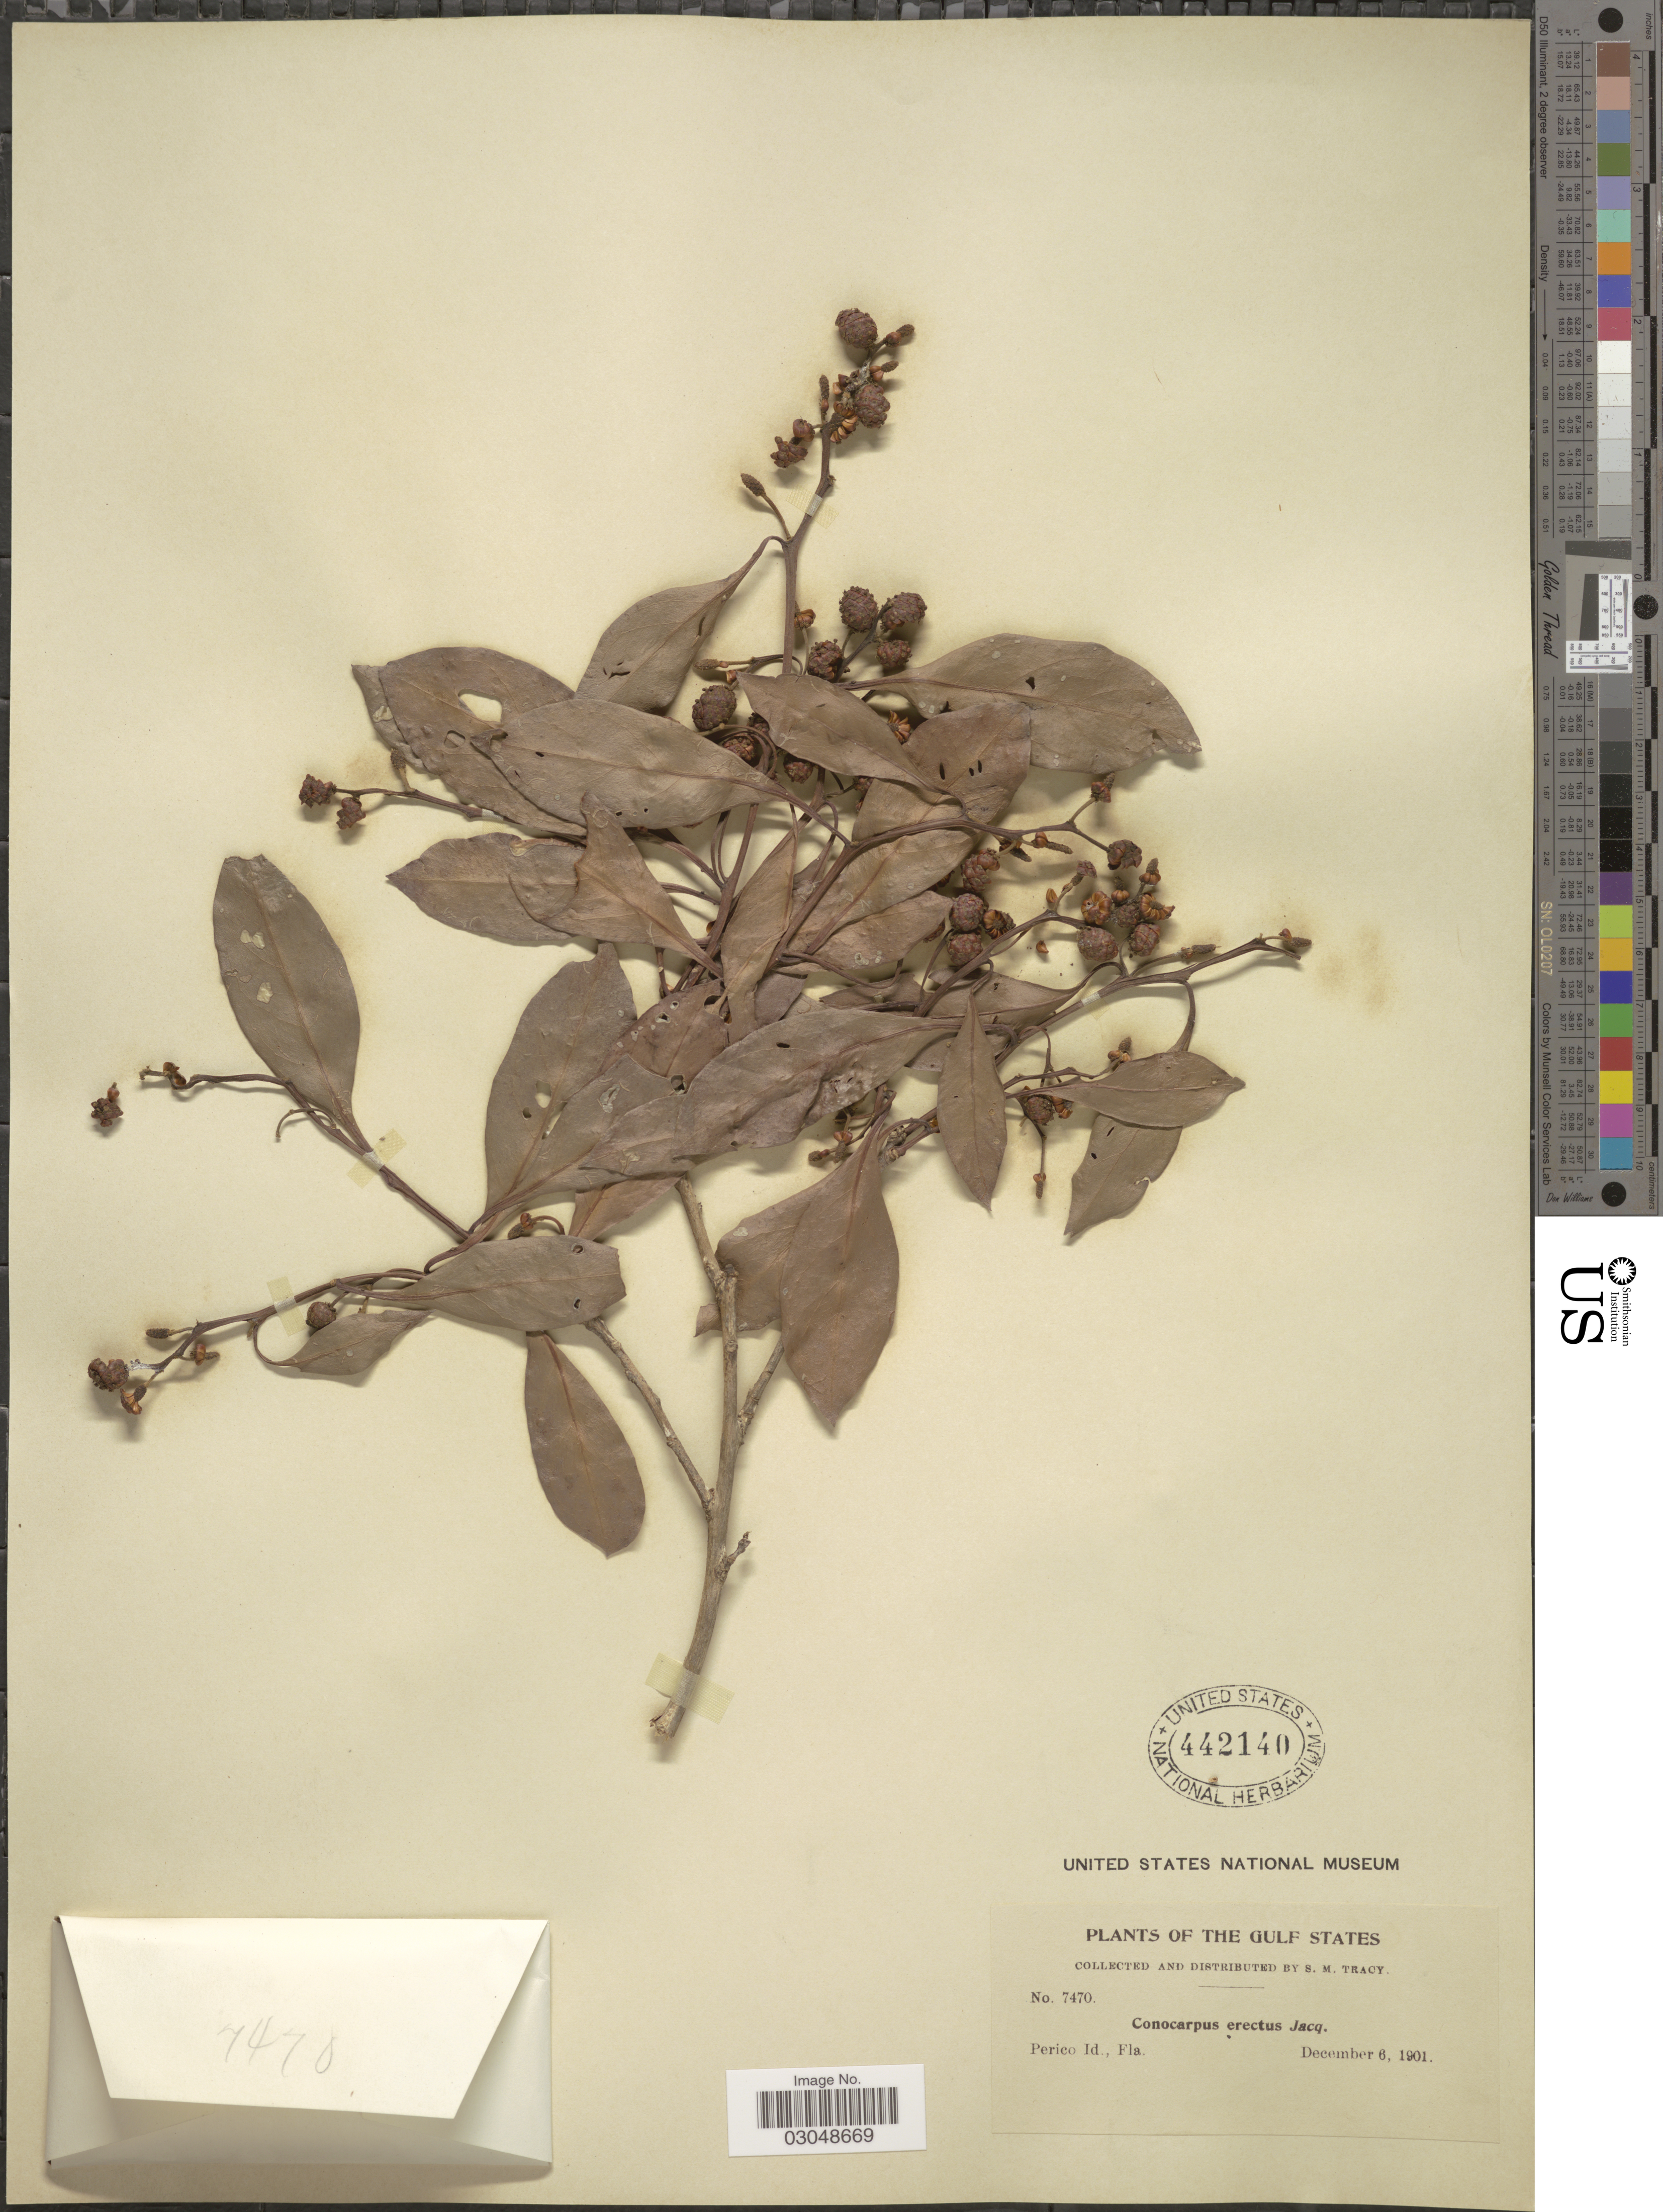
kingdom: Plantae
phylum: Tracheophyta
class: Magnoliopsida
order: Myrtales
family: Combretaceae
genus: Conocarpus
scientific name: Conocarpus erectus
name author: L.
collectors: S. M. Tracy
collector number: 7470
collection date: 1901-12-06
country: United States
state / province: Florida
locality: Gulf States. Perico Id., Fla.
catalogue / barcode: US 442140